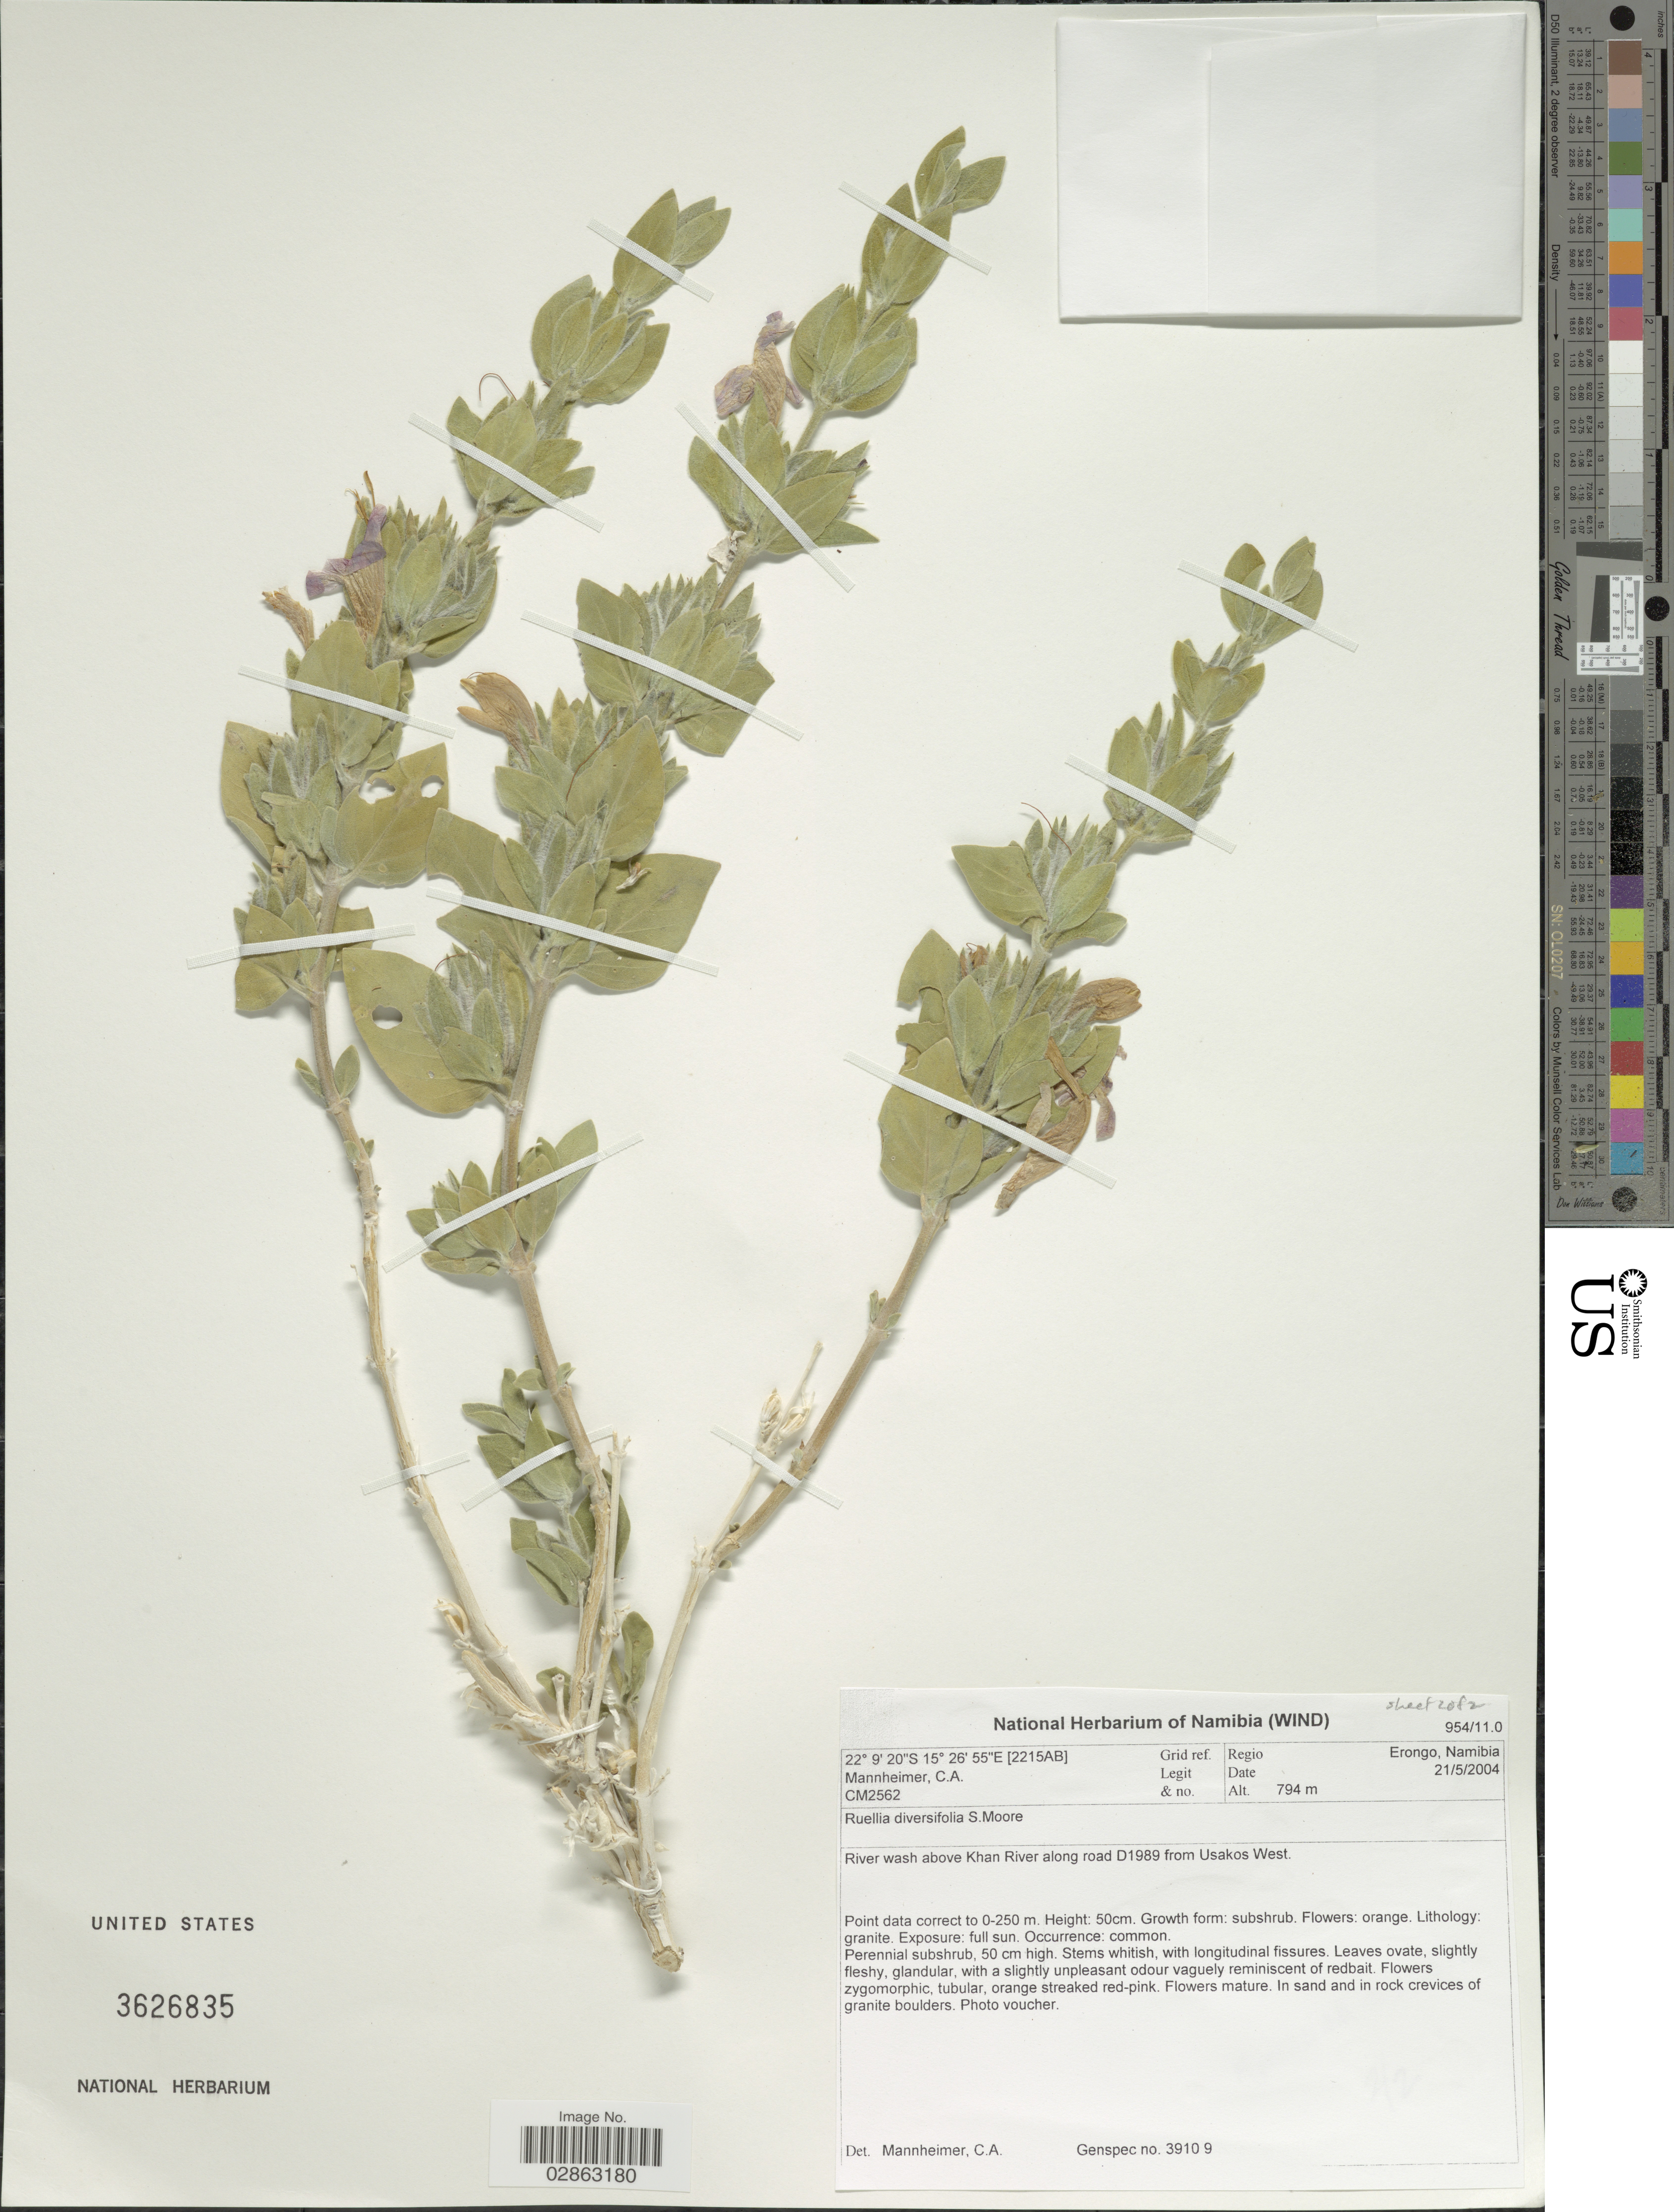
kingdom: Plantae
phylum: Tracheophyta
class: Magnoliopsida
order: Lamiales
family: Acanthaceae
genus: Ruellia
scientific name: Ruellia diversifolia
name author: S. Moore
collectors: C. A. Mannheimer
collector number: CM2562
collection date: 2004-05-21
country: Namibia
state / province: Erongo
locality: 2215AB Grid ref. River wash above Khan River along road D1989 from Usakos West.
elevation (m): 794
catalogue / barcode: US 3626835